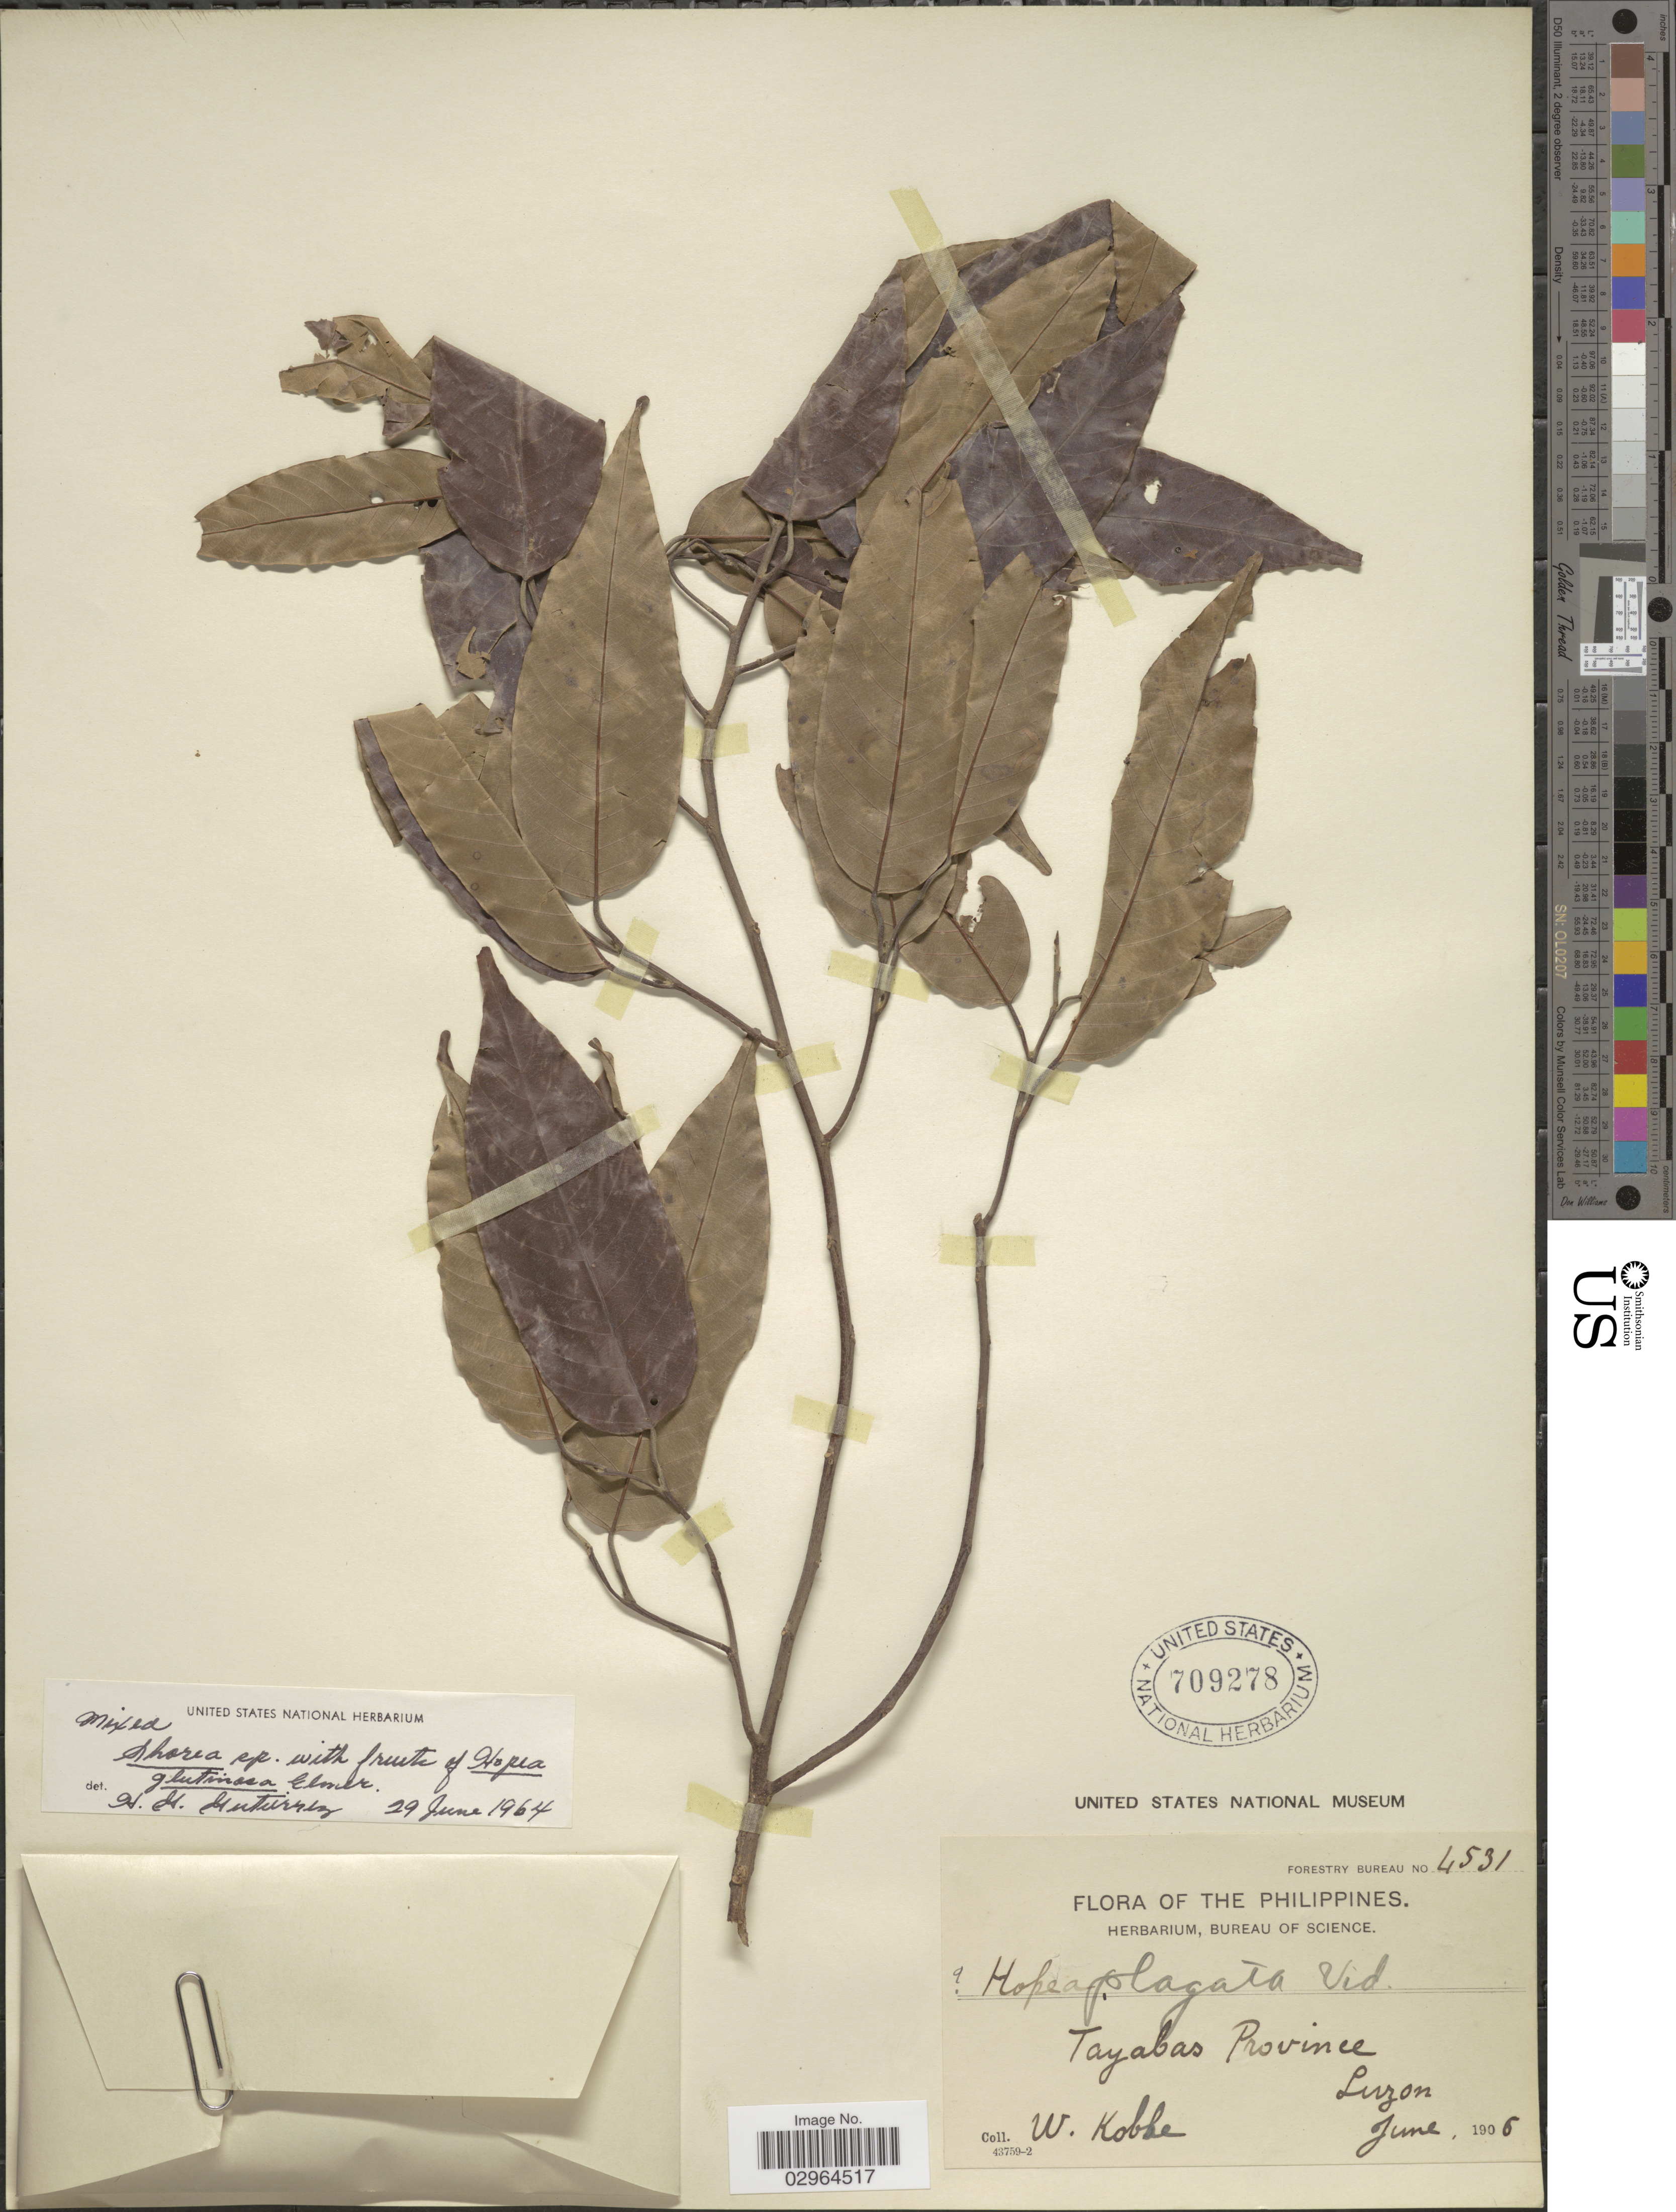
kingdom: Plantae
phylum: Tracheophyta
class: Magnoliopsida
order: Malvales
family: Dipterocarpaceae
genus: Shorea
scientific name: Shorea sp.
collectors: W. Kobbe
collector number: Forestry Bureau 4531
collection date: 1906-06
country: Philippines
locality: Tayabas Province, Luzon.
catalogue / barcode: US 709278